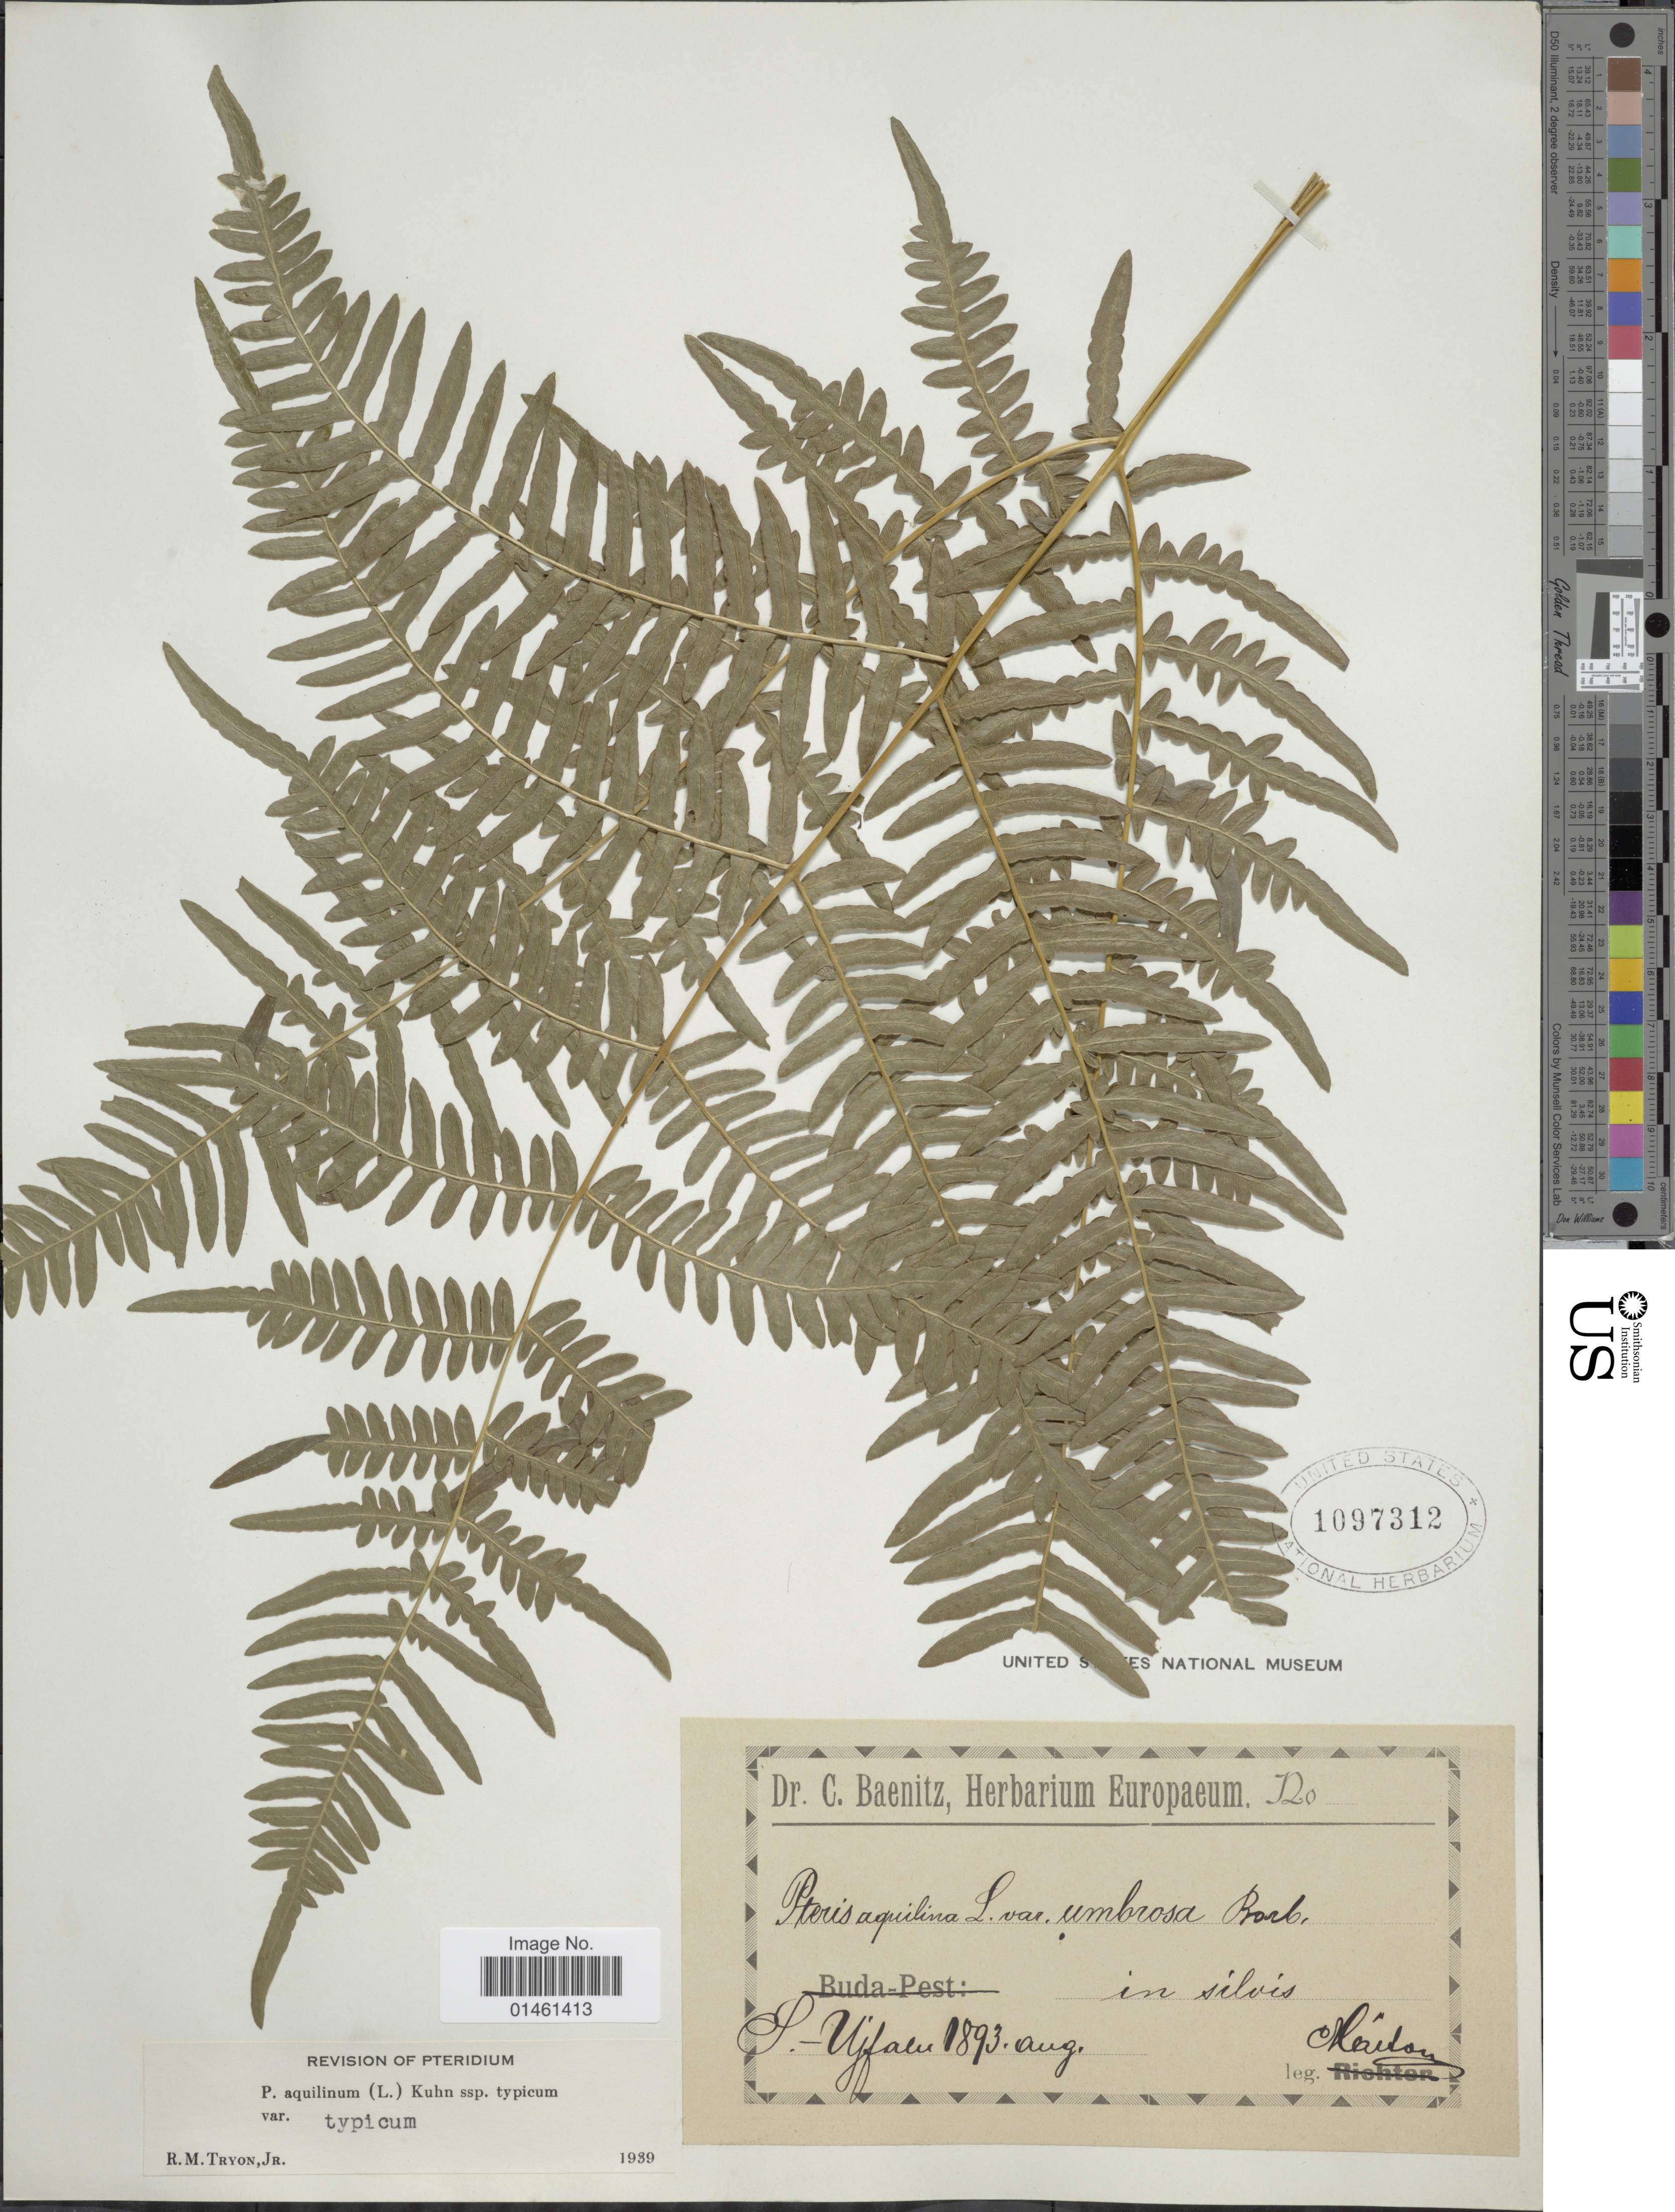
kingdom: Plantae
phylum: Tracheophyta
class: Polypodiopsida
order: Polypodiales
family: Dennstaedtiaceae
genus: Pteridium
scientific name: Pteridium aquilinum var. typicum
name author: R.M. Tryon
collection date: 1893-08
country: Hungary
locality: Újfalu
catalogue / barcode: US 1097312